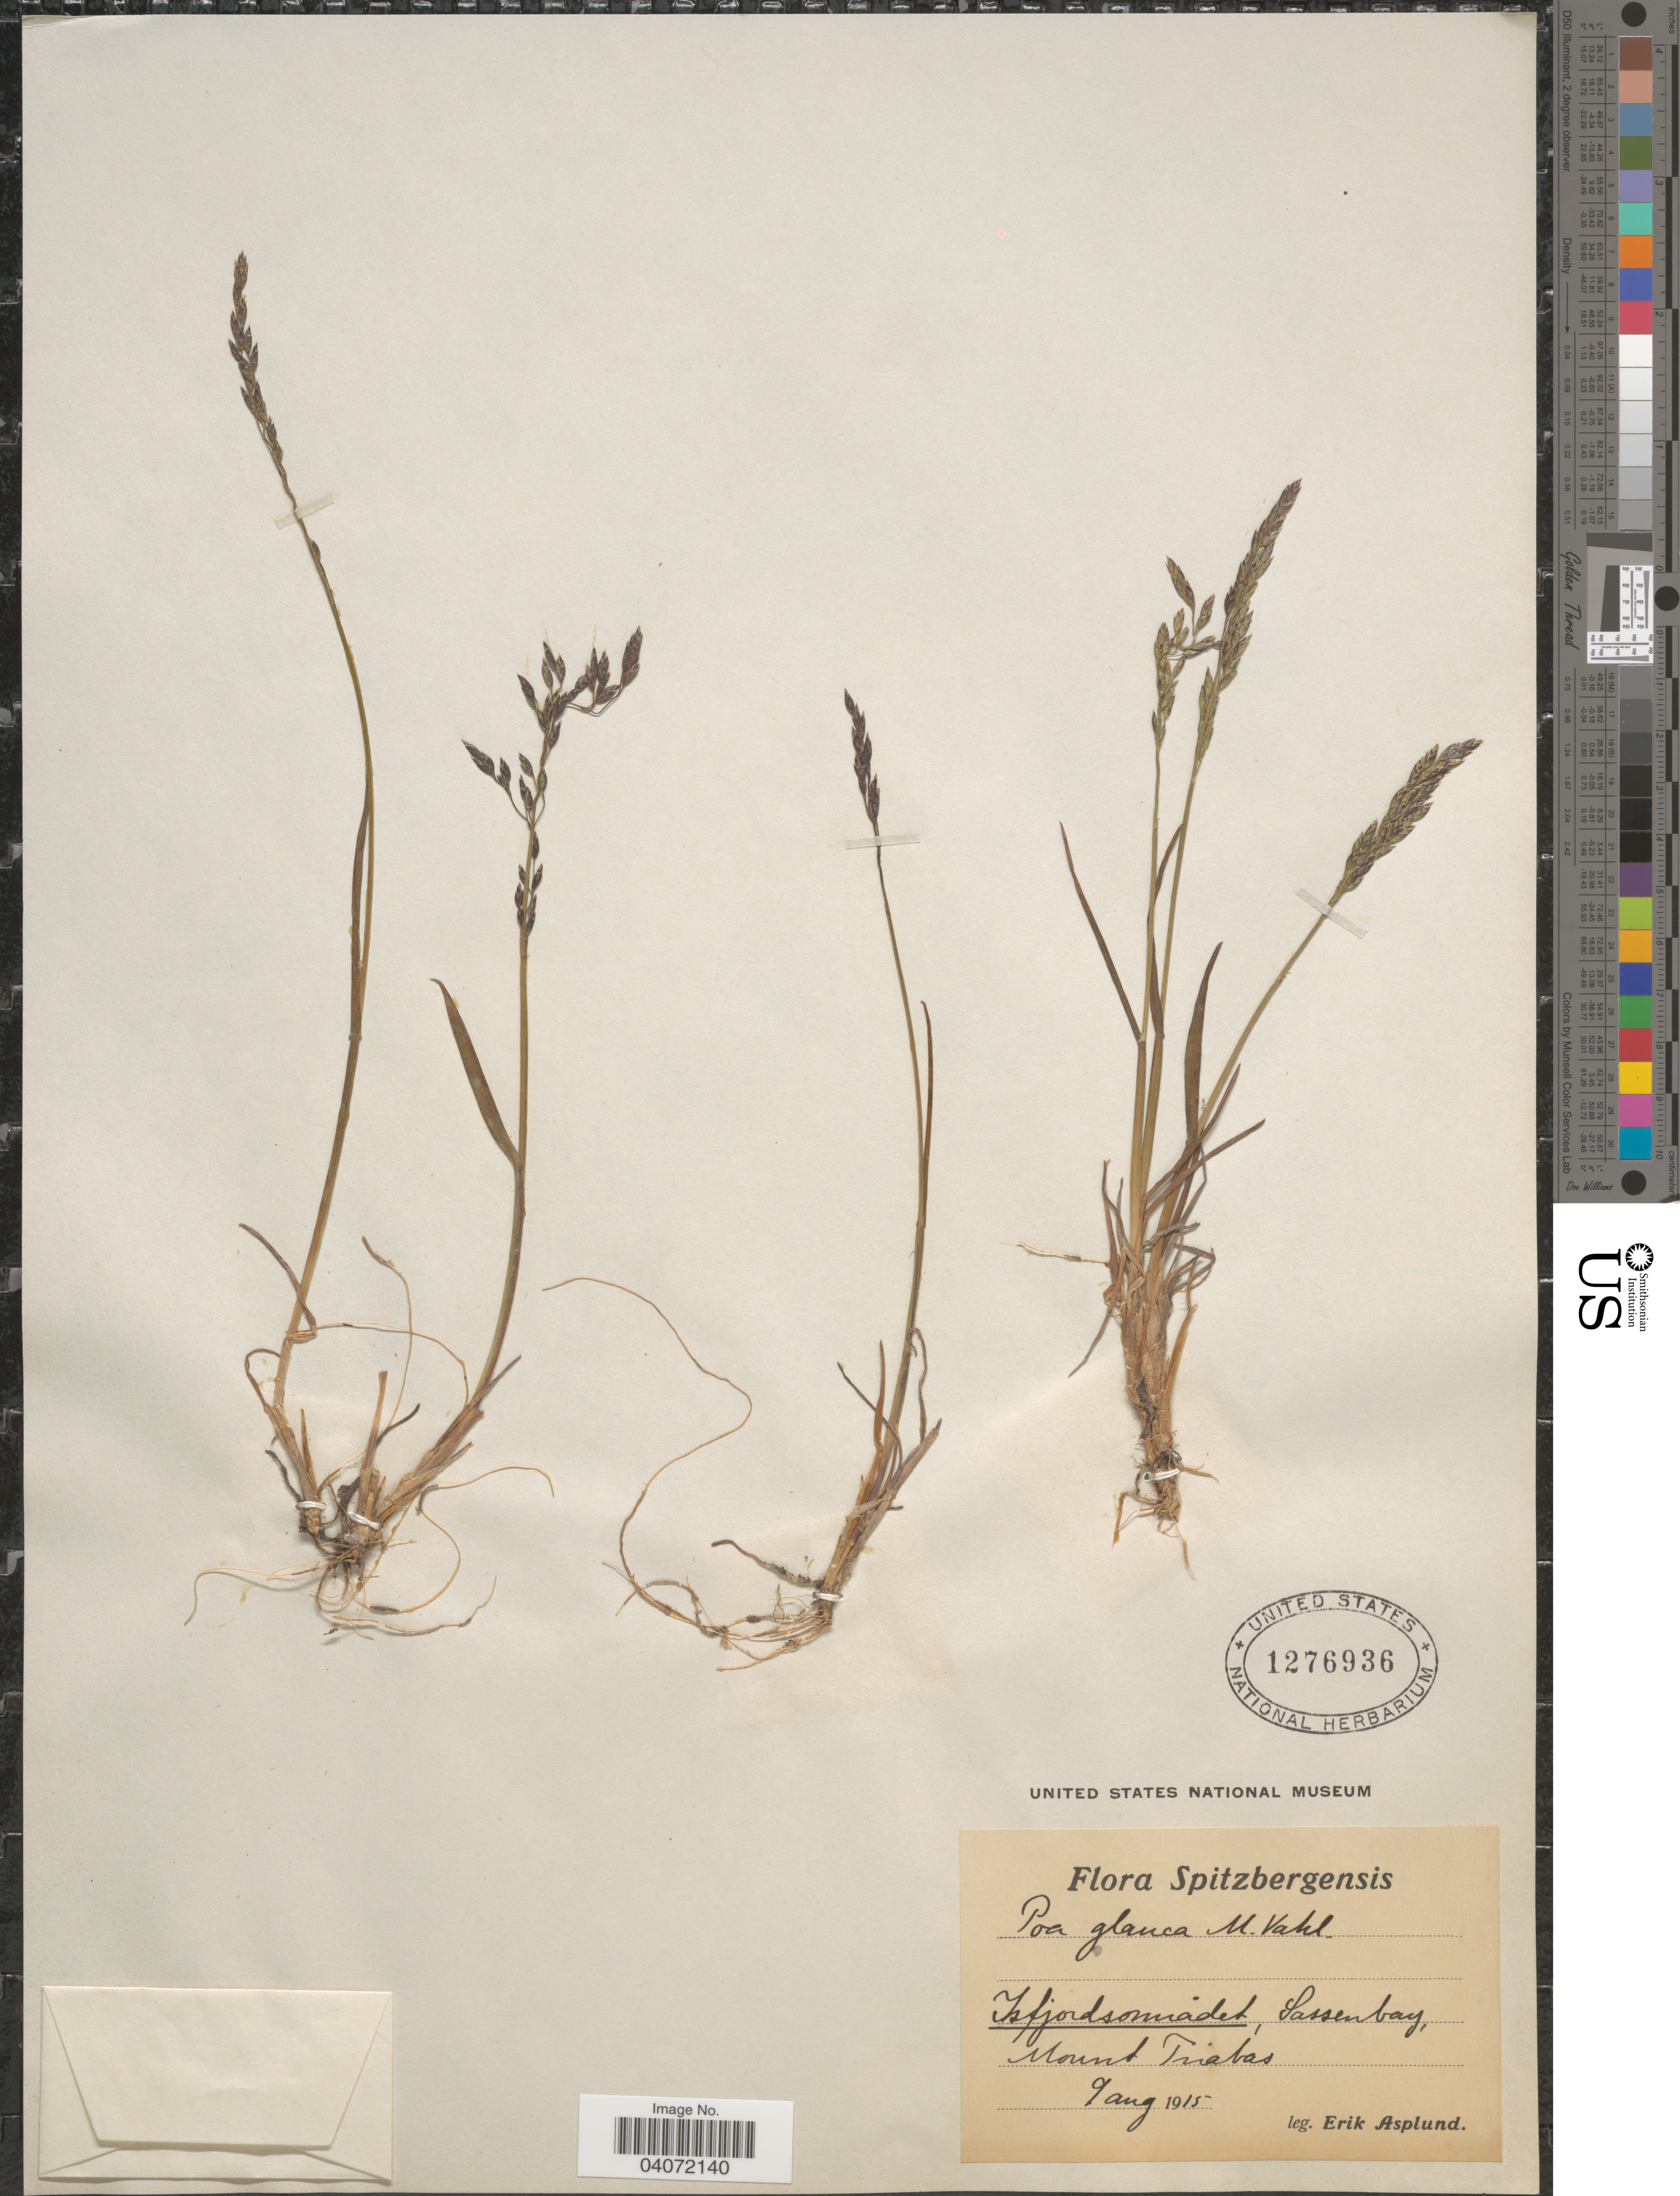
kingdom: Plantae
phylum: Tracheophyta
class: Liliopsida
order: Poales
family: Poaceae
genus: Poa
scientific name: Poa glauca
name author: Vahl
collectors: E. Asplund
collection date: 1915-08-09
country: Norway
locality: Spitzbergensis. Isfjordsomiadet, Sassenbay, Mount Triabas.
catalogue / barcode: US 1276936